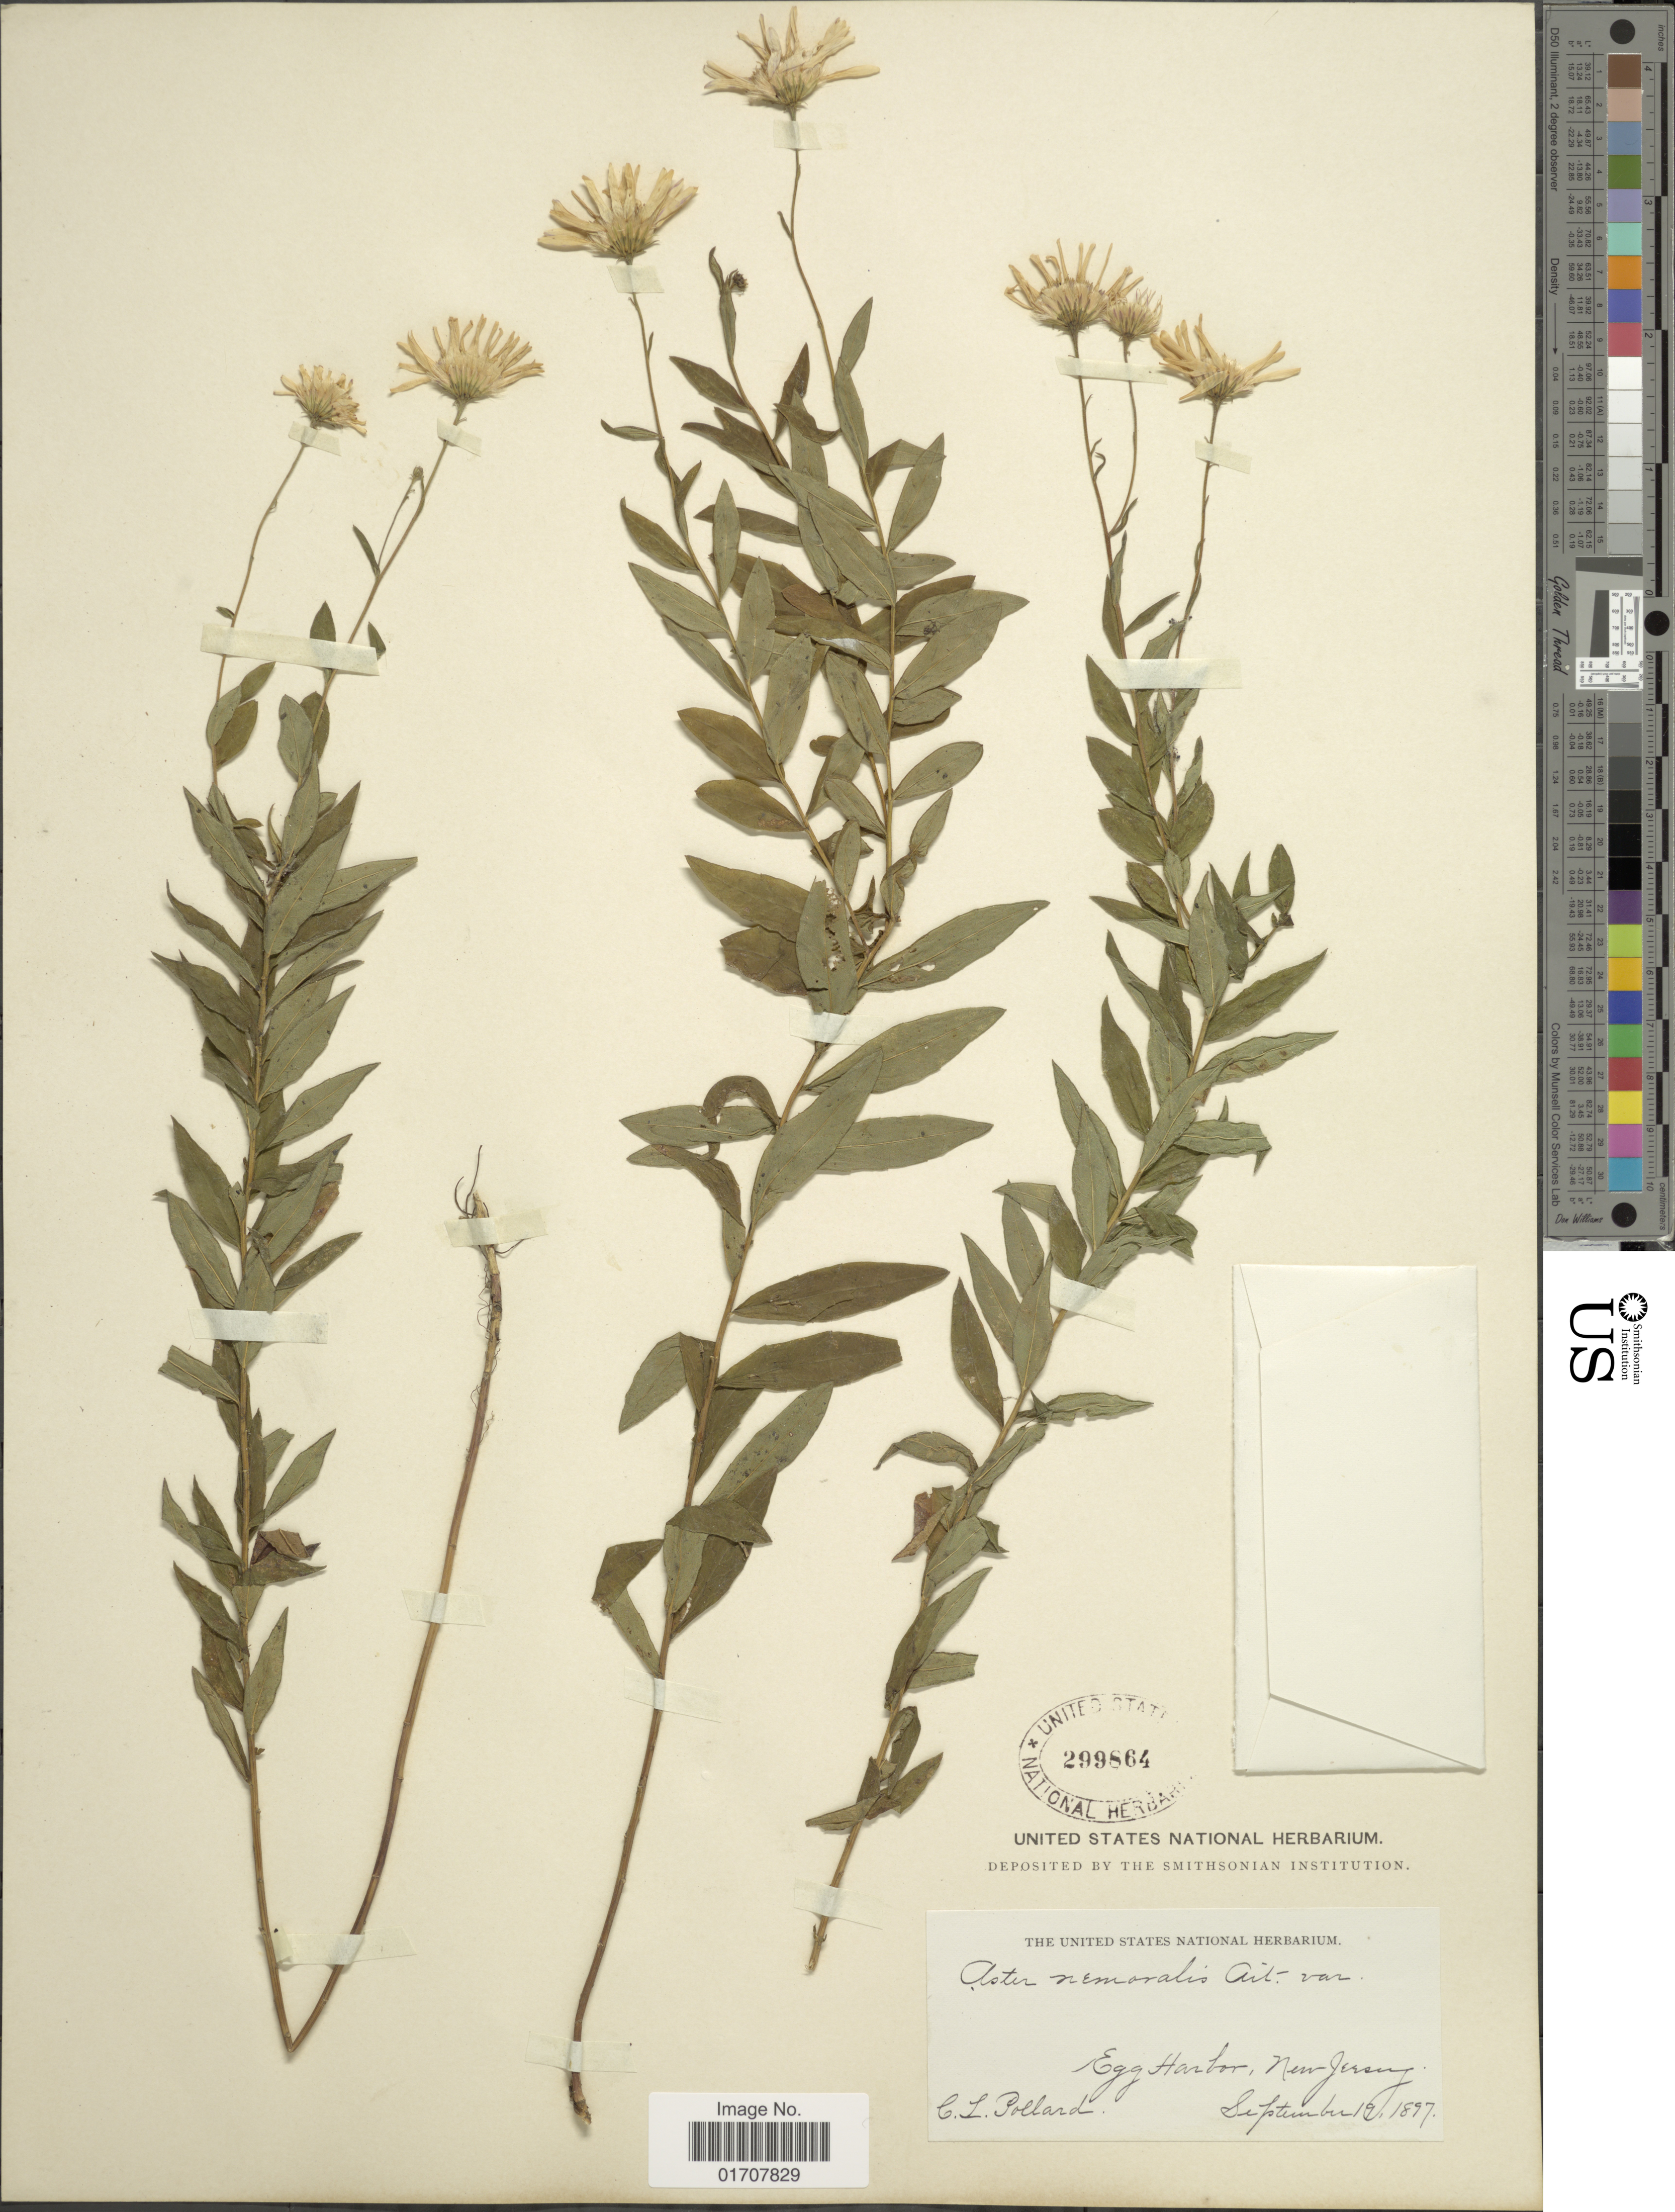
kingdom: Plantae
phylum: Tracheophyta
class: Magnoliopsida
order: Asterales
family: Asteraceae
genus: Oclemena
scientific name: Oclemena nemoralis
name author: (Aiton) Greene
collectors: C. L. Pollard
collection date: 1897-09-19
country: United States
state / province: New Jersey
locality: Egg Harbor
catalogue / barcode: US 299864